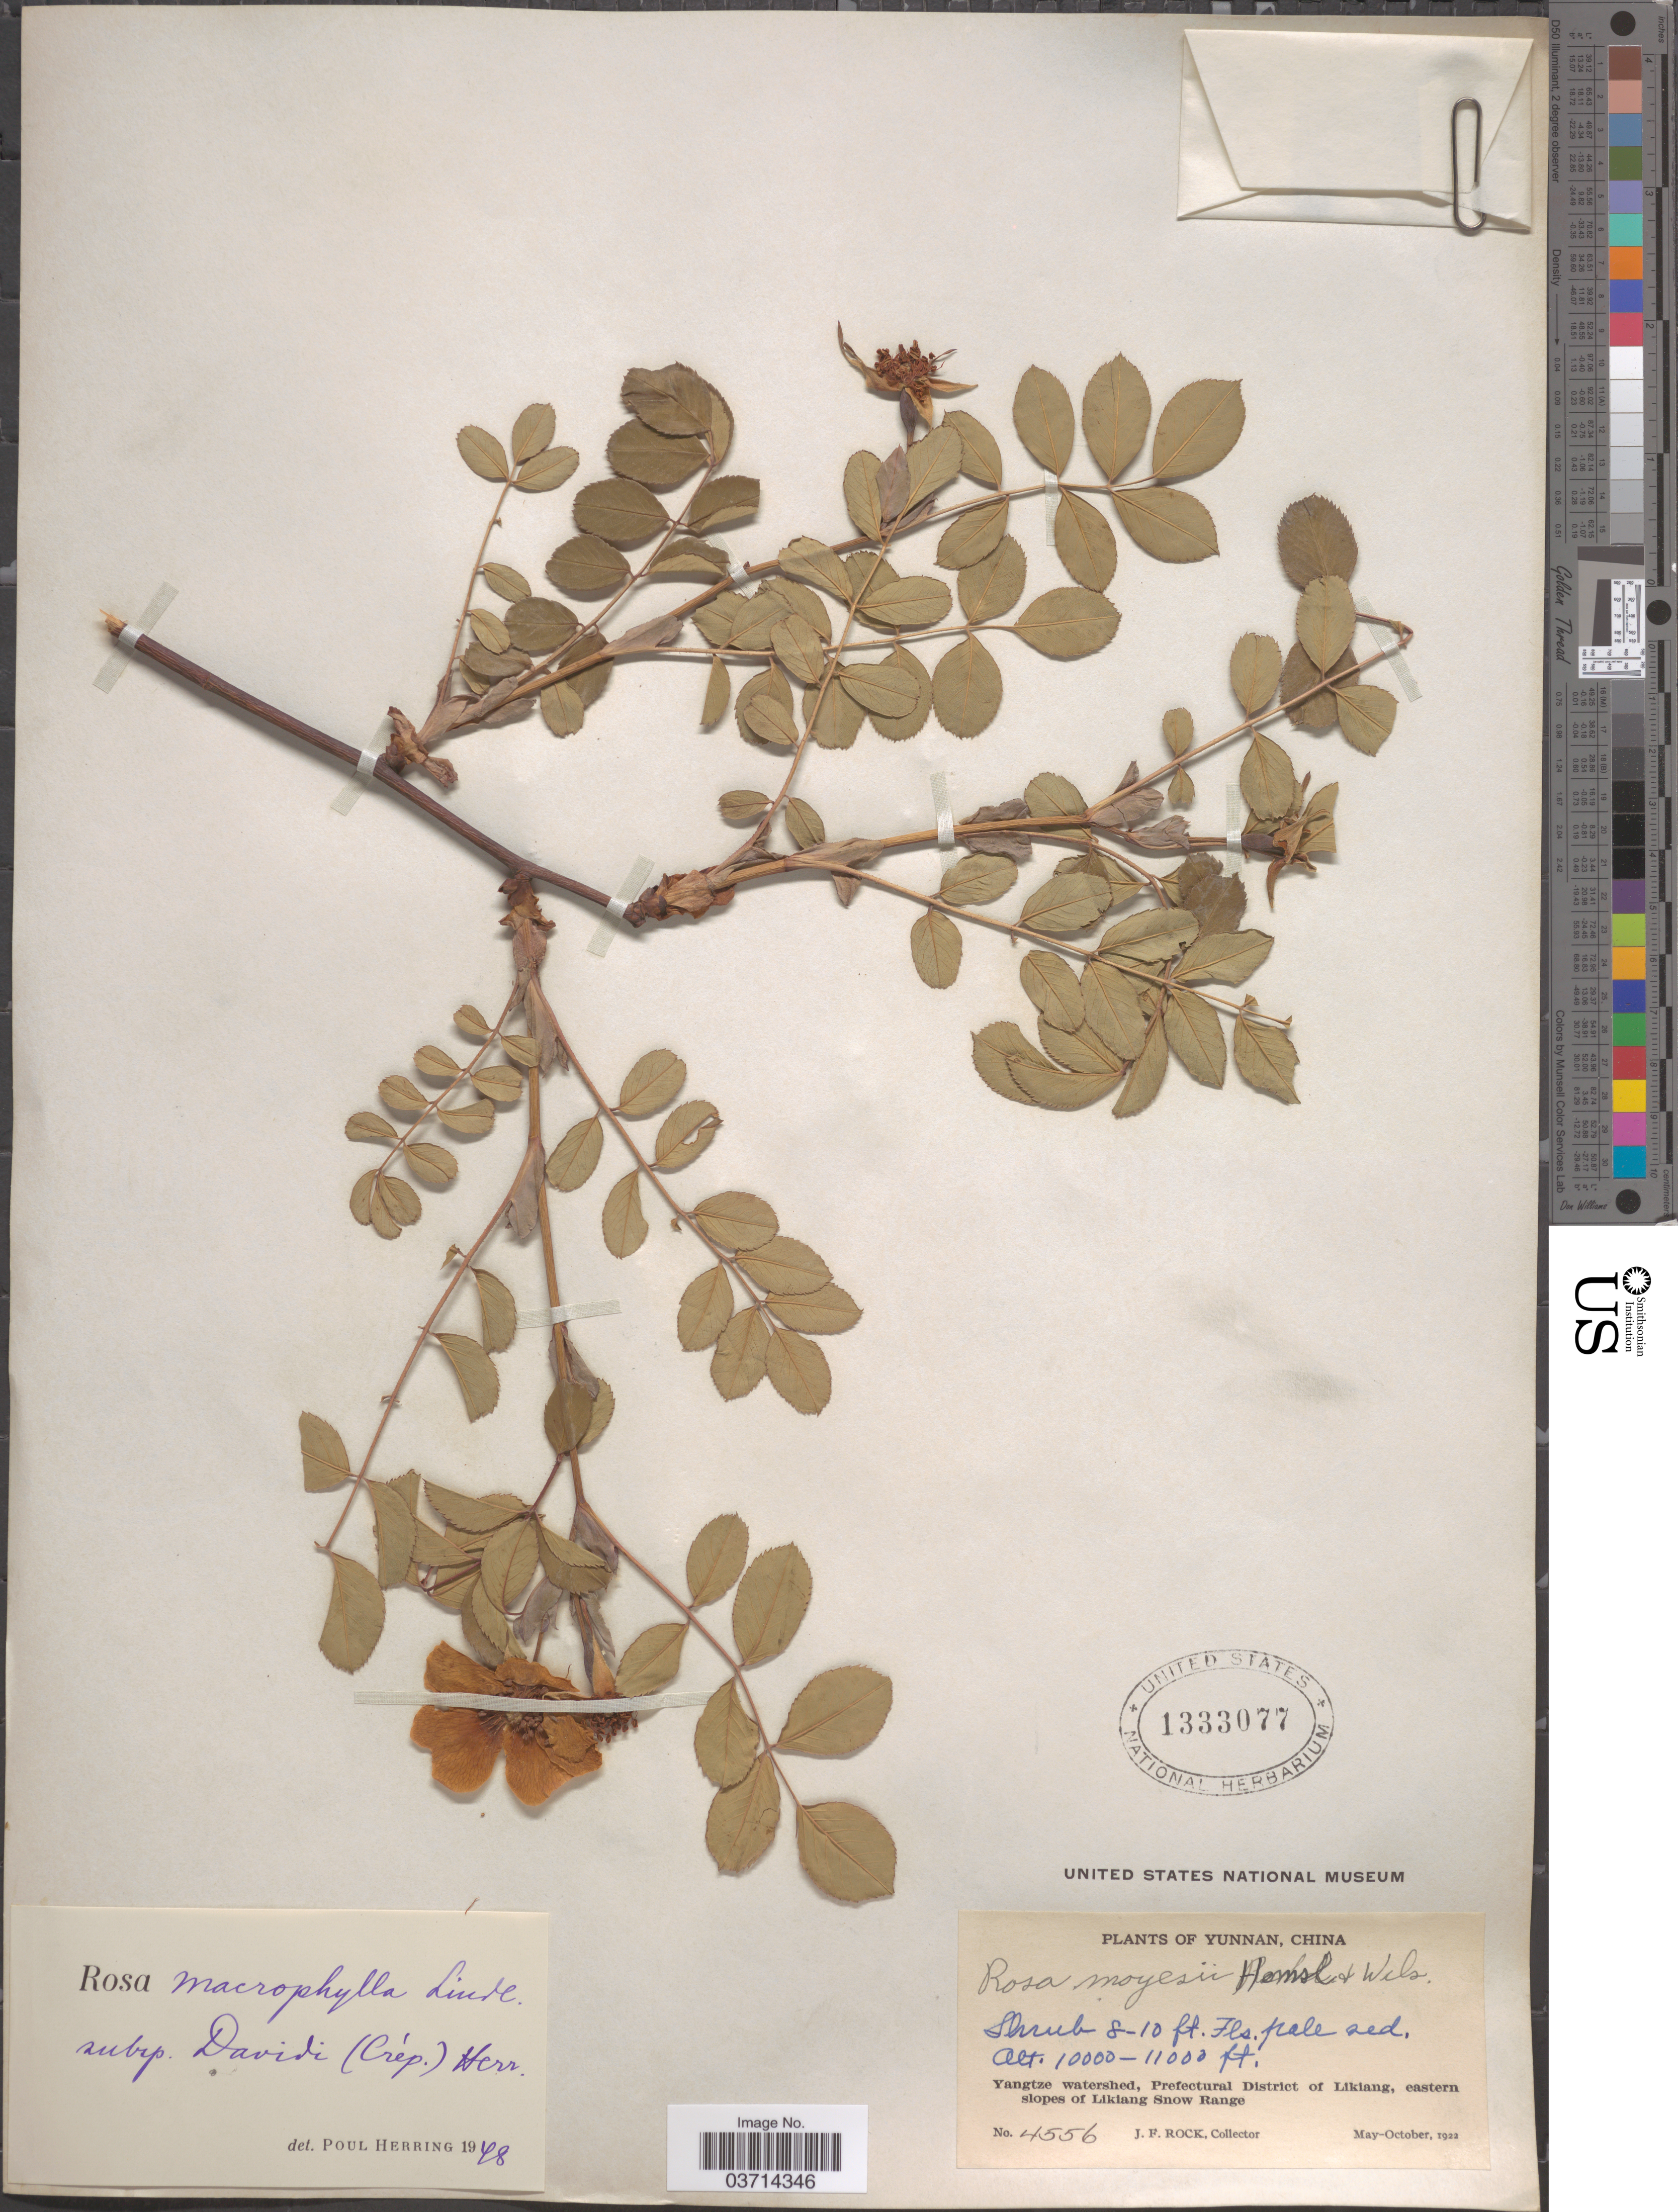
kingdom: Plantae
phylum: Tracheophyta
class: Magnoliopsida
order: Rosales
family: Rosaceae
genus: Rosa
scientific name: Rosa davidi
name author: Crép.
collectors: J. Rock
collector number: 4556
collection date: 1922-05/1922-10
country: China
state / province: Yunnan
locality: Yangtze watershed, Prefectural District of Likiang, eastern slopes of Likiang Snow Range.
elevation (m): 3048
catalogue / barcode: US 1333077